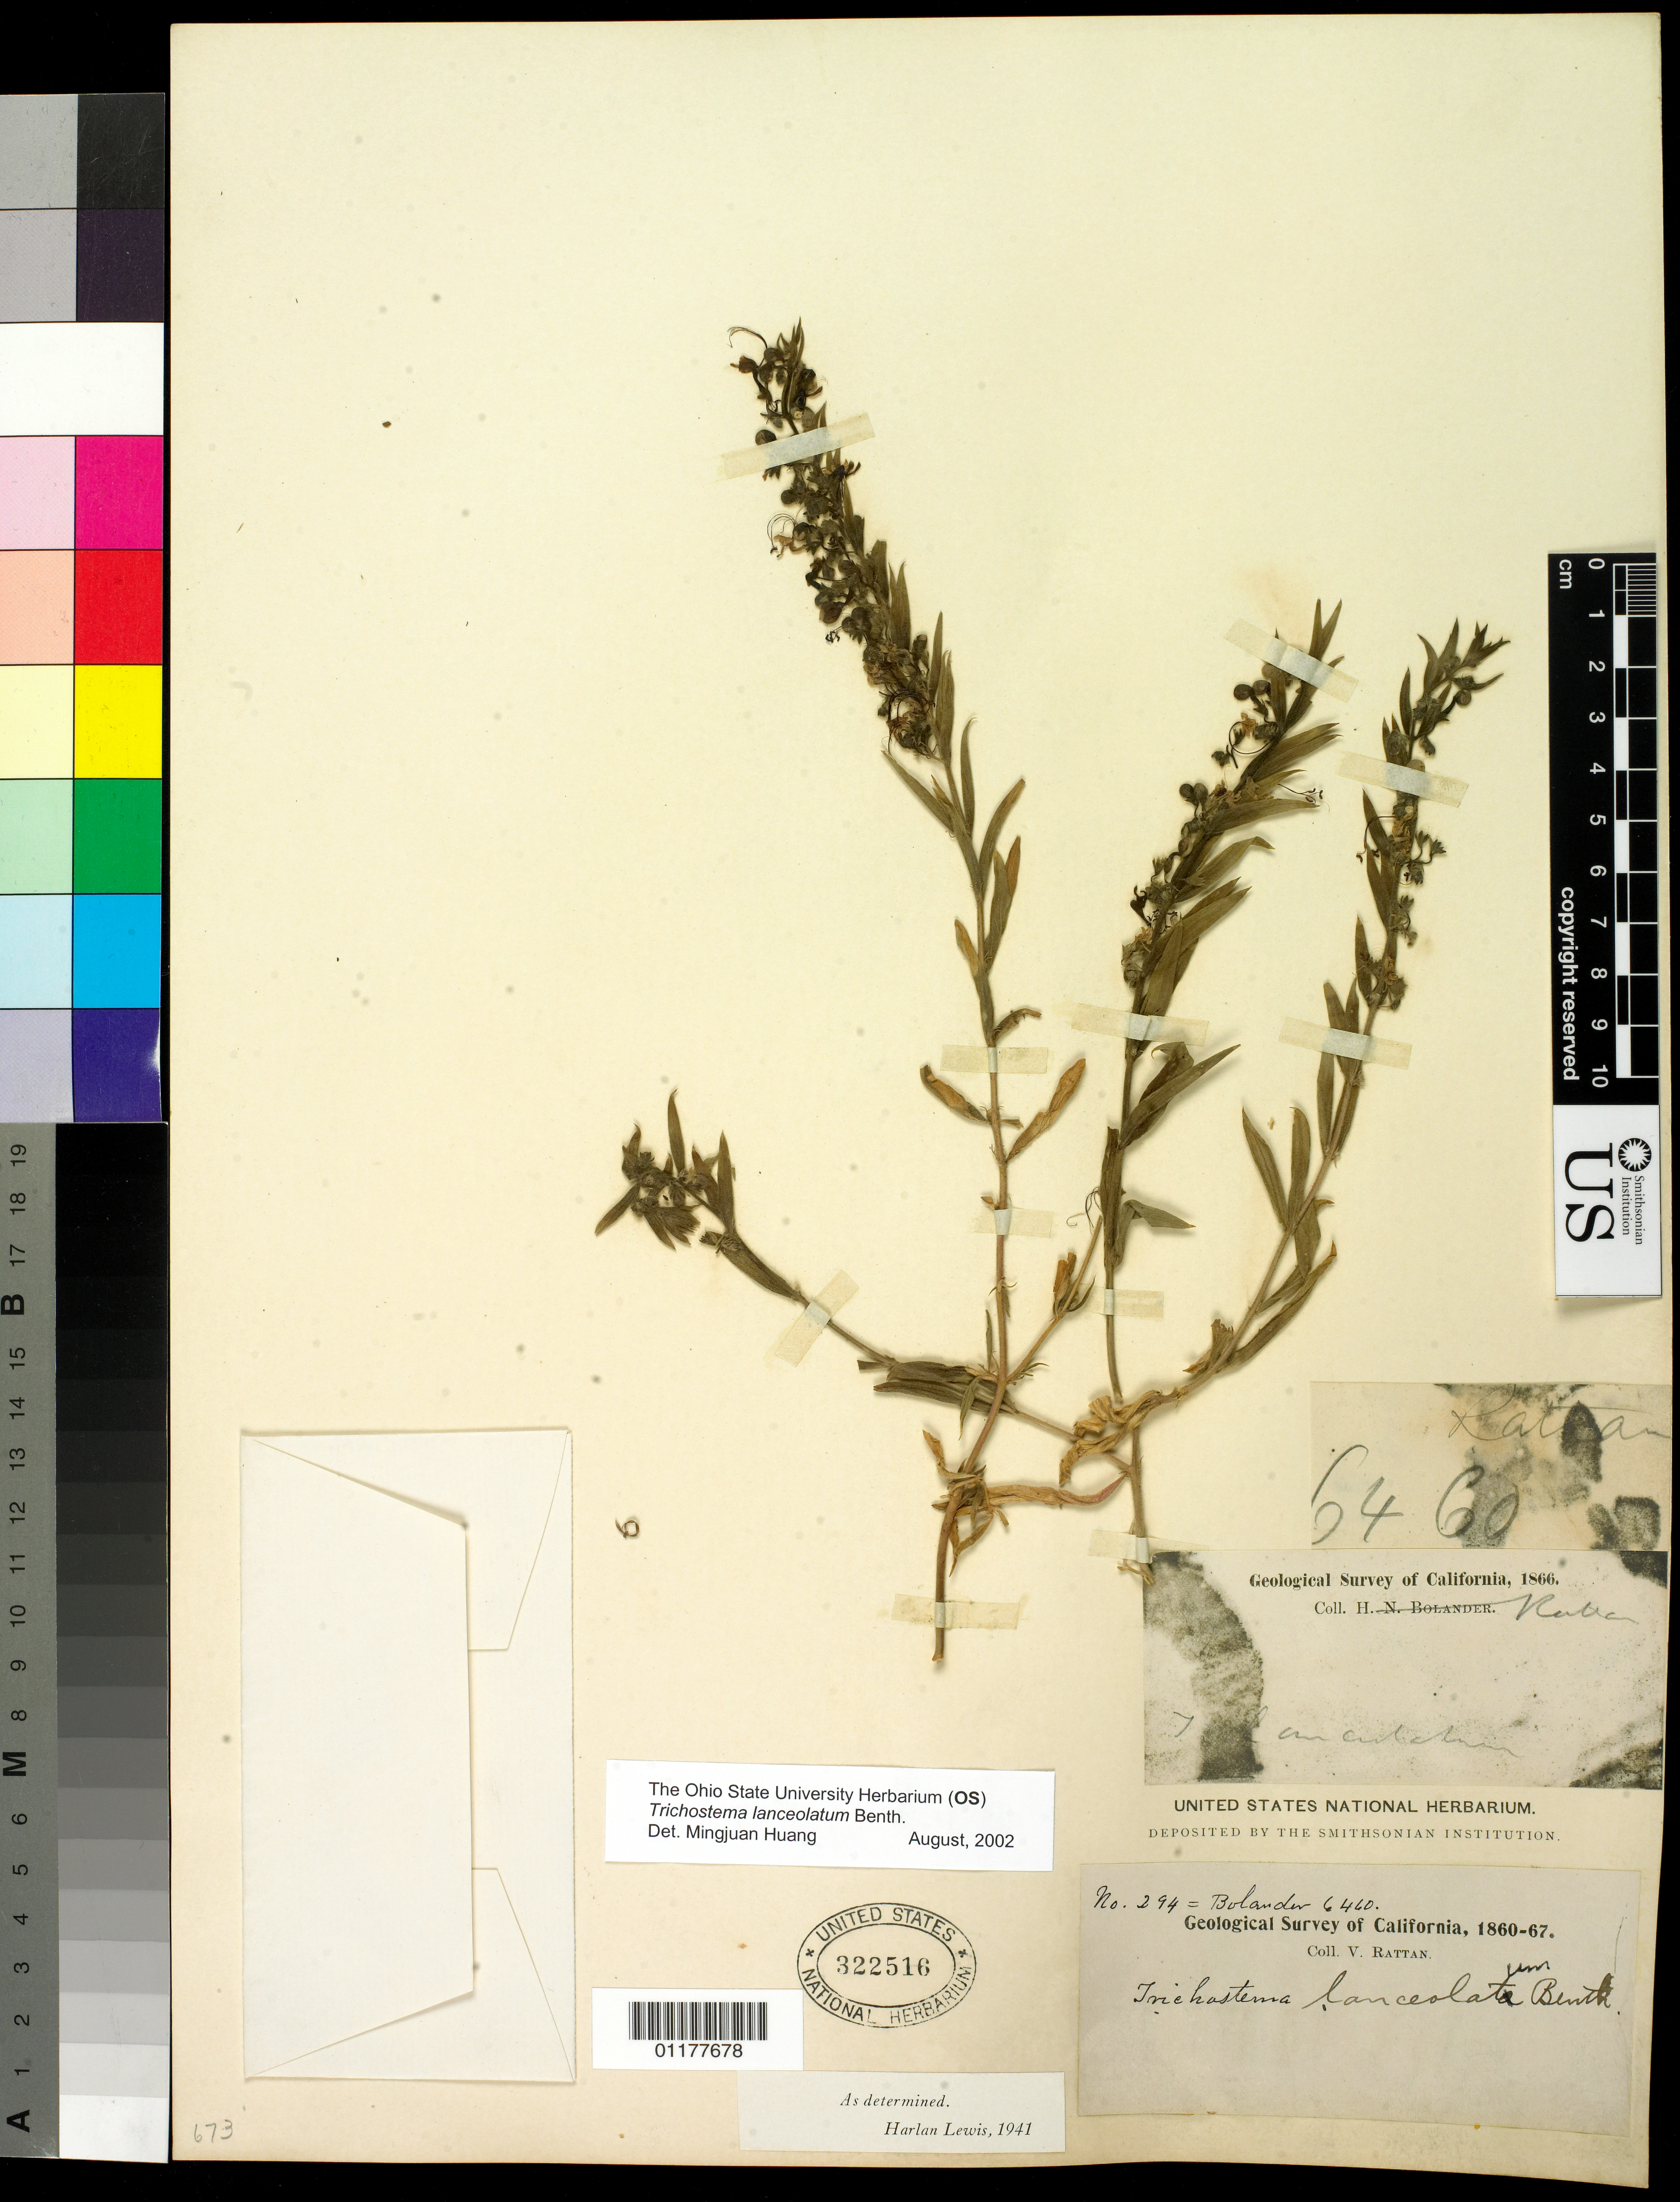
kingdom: Plantae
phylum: Tracheophyta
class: Magnoliopsida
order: Lamiales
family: Lamiaceae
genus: Trichostema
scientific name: Trichostema lanceolatum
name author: Benth.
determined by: Huang, Mingjuan, (OS), Ohio State University Herbarium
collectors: V. Rattan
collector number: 294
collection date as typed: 1860 to -- --- 1867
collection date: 1860/1867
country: United States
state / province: California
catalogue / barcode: US 322516